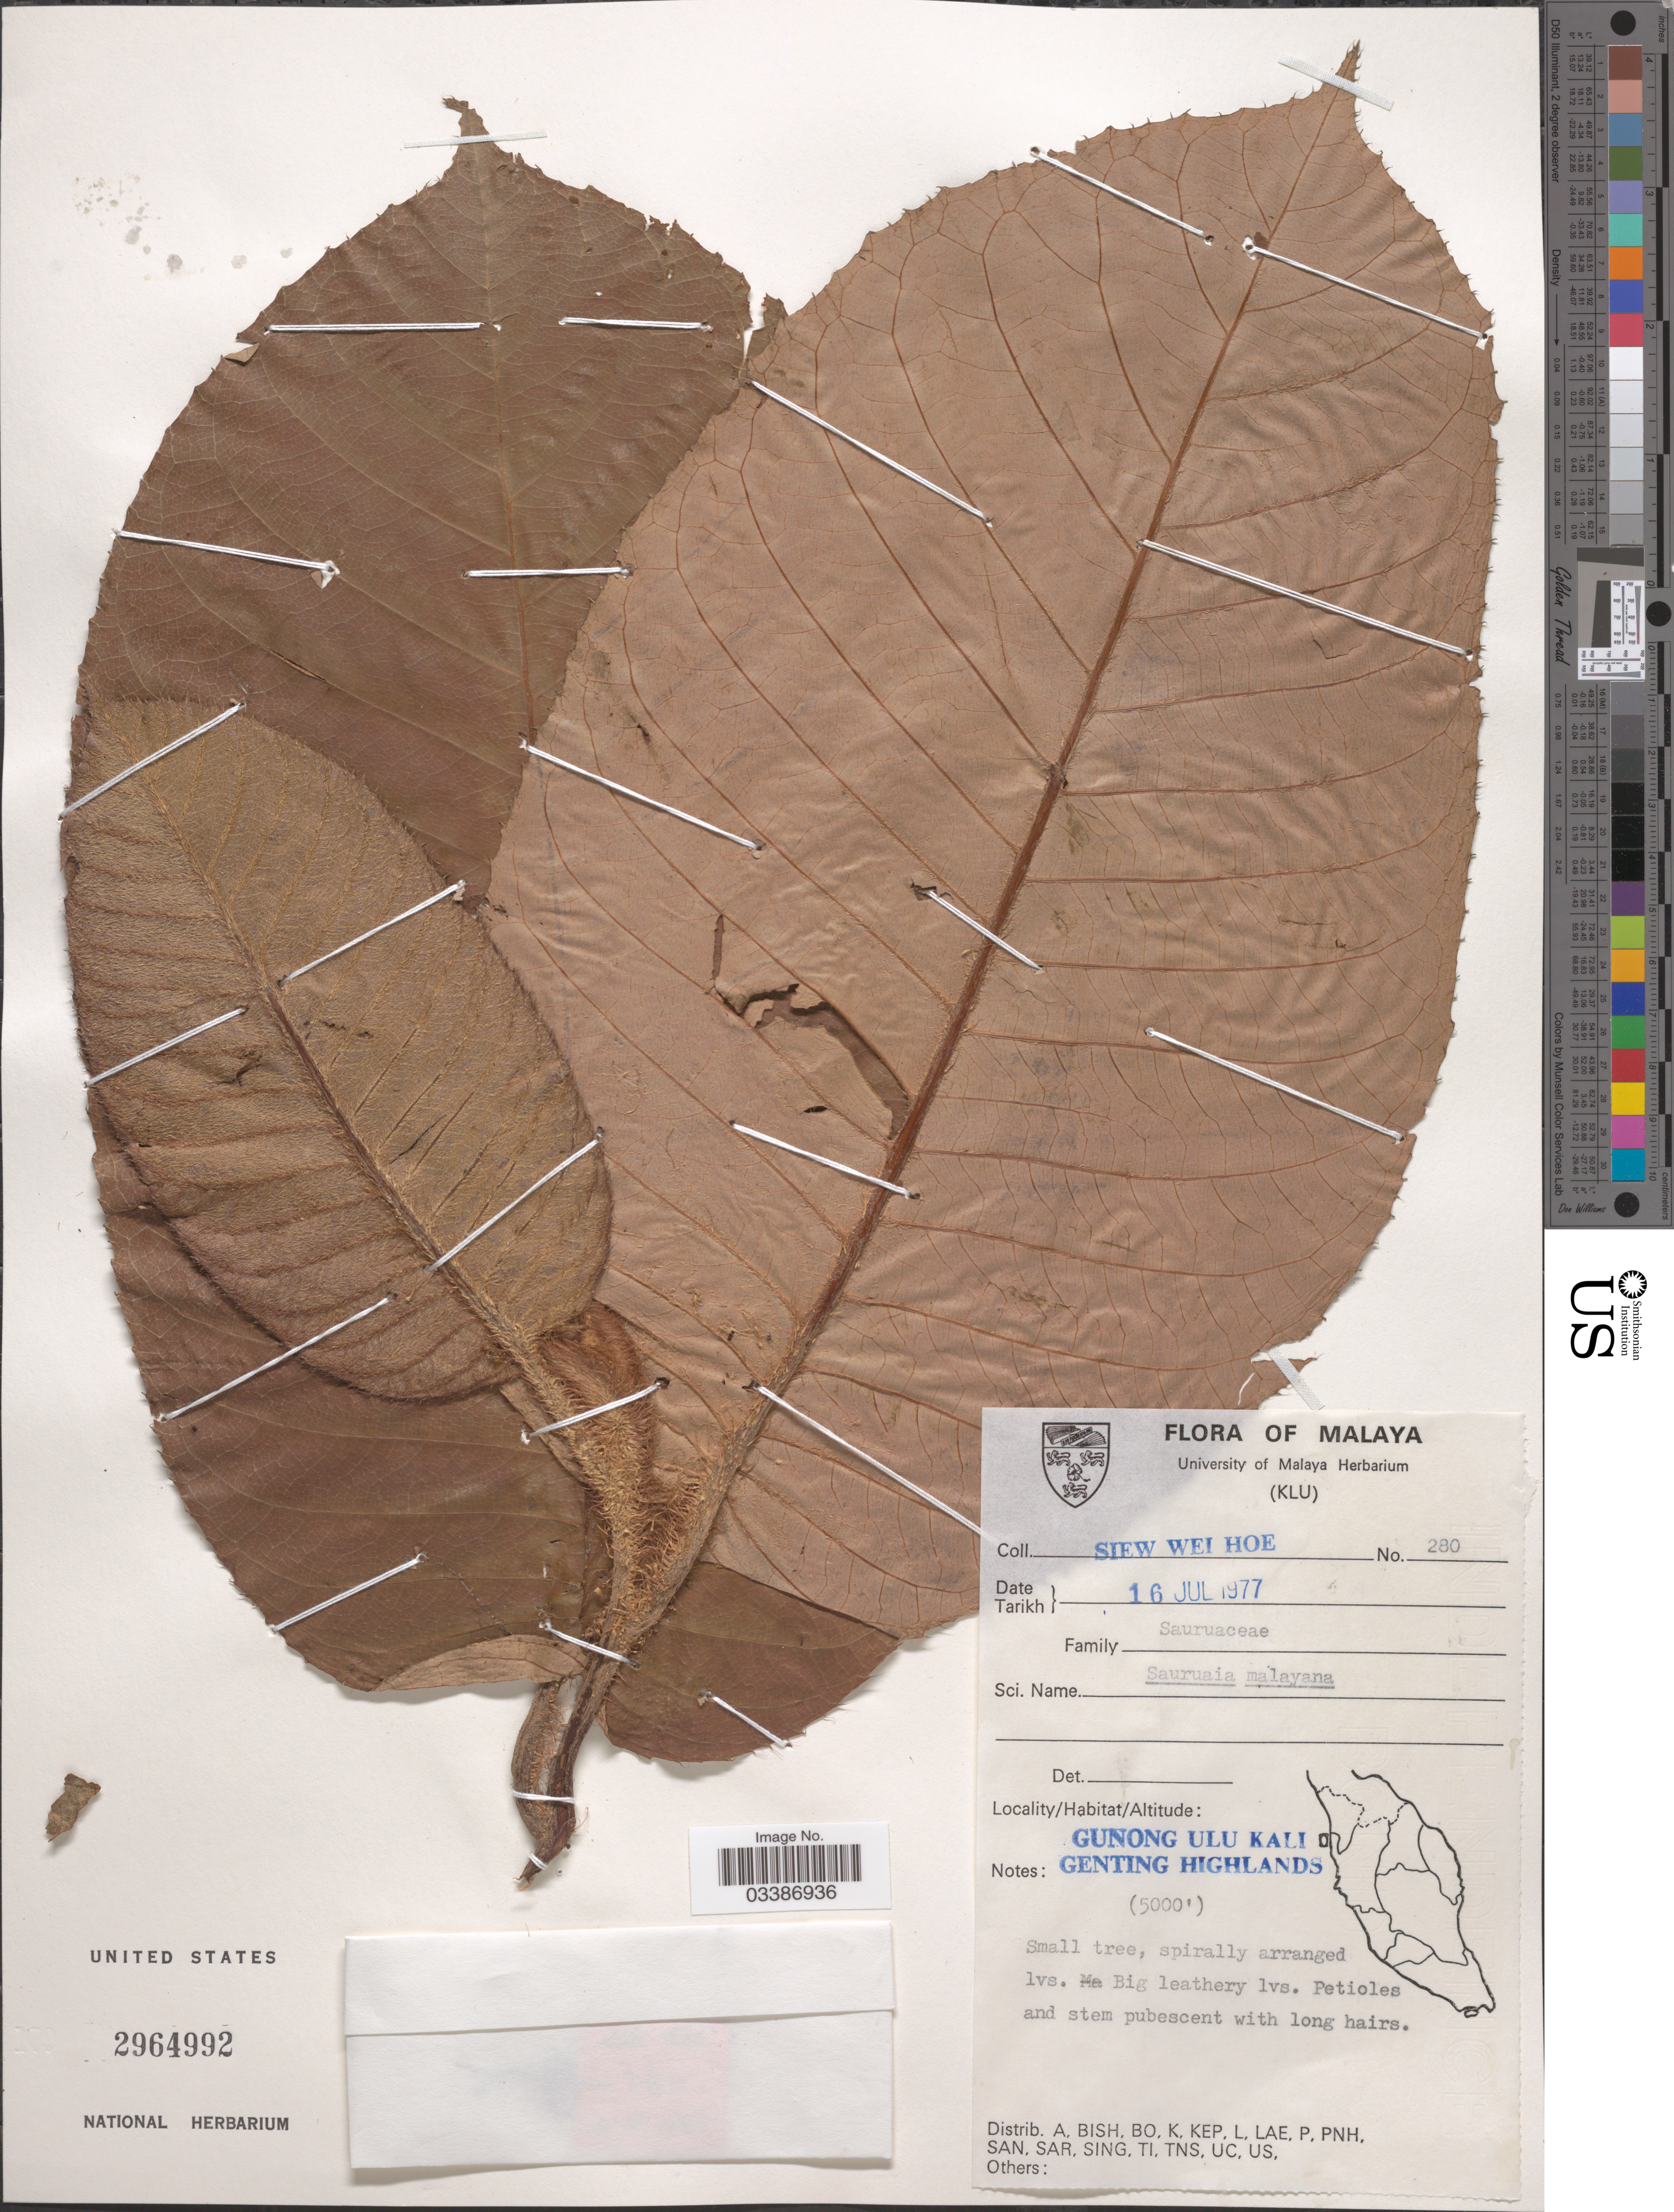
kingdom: Plantae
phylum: Tracheophyta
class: Magnoliopsida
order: Ericales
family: Actinidiaceae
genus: Saurauia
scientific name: Saurauia malayana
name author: Hoogl.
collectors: S. Hoe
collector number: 280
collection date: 1977-07-16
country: Malaysia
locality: Malaya. Gunong Ulu Kali. Genting Highlands.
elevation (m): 1524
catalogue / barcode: US 2964992